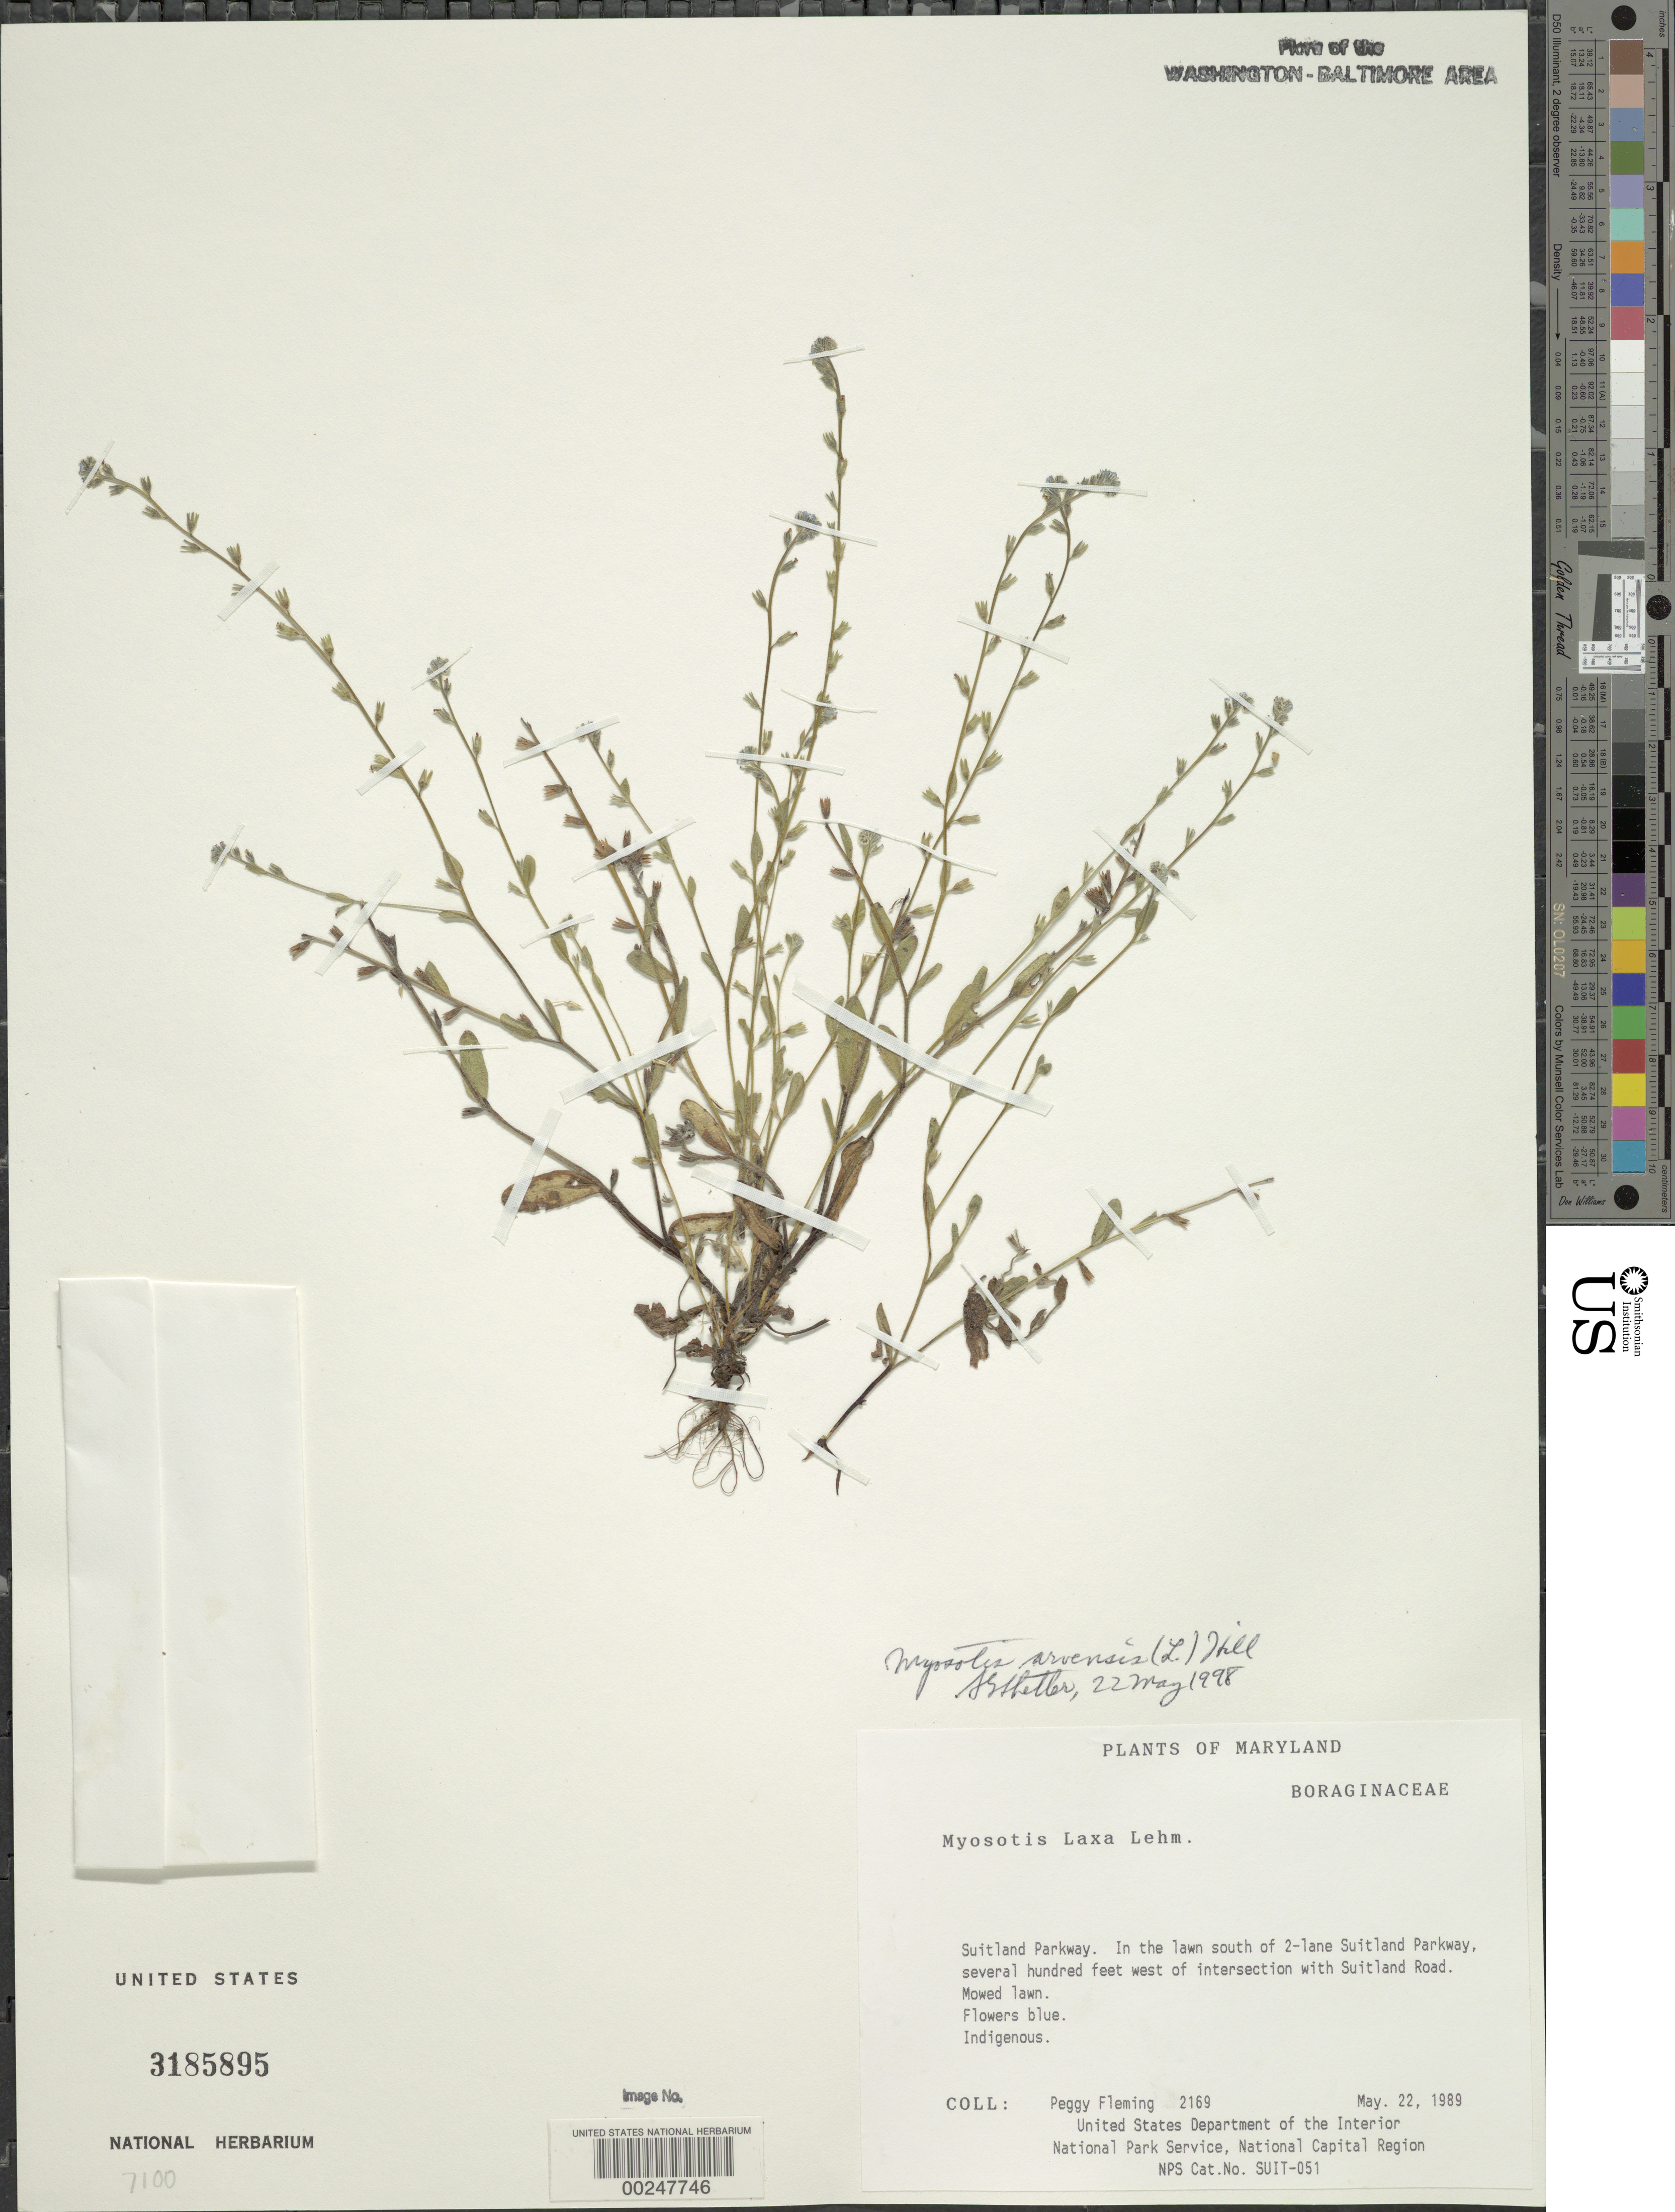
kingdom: Plantae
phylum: Tracheophyta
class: Magnoliopsida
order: Boraginales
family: Boraginaceae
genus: Myosotis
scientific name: Myosotis stricta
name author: Link ex Roem. & Schult.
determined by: Goldman, Doug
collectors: P. Fleming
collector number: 2169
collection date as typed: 22 May 1989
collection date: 1989-05-22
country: United States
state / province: Maryland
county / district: Prince George's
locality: Suitland Parkway, W of intersection with Suitland Road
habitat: Mowed lawn.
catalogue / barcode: US 3185895